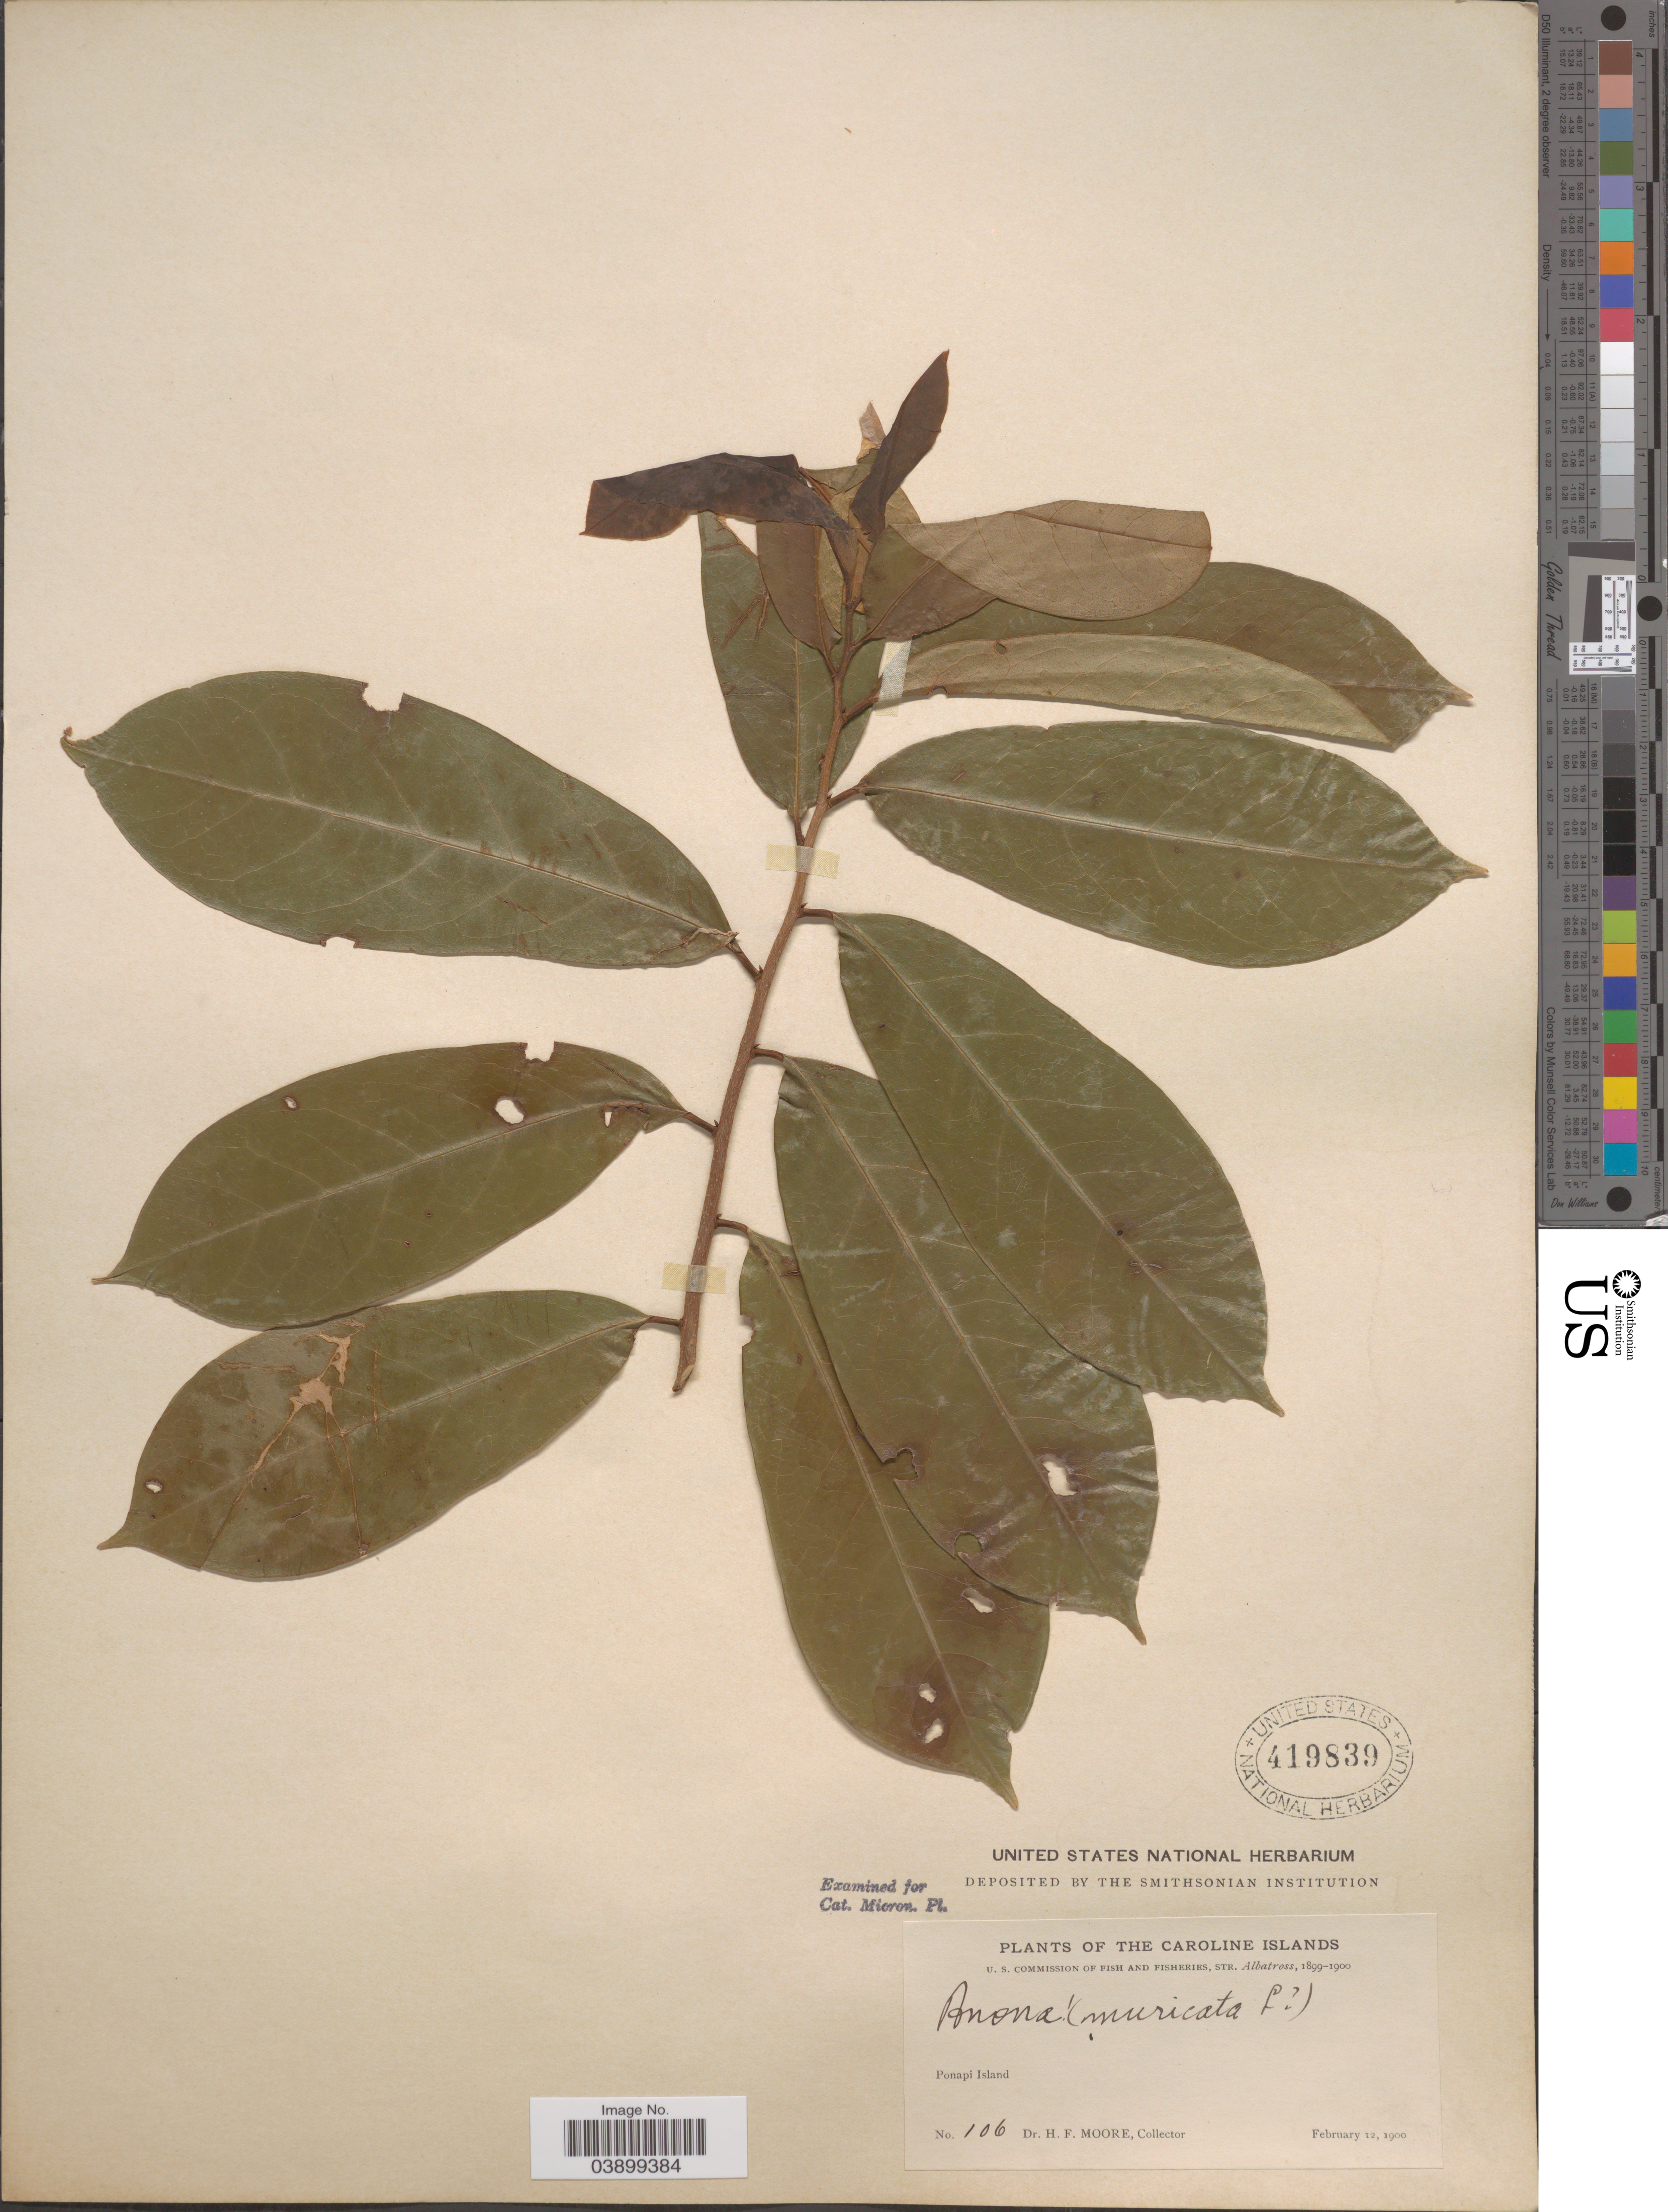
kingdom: Plantae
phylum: Tracheophyta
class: Magnoliopsida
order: Magnoliales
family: Annonaceae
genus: Annona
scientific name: Annona muricata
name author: L.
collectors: H. F. Moore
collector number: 106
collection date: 1900-02-12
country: Micronesia, Federated States of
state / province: Pohnpei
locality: Caroline Islands. Ponapi Island.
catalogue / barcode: US 419839